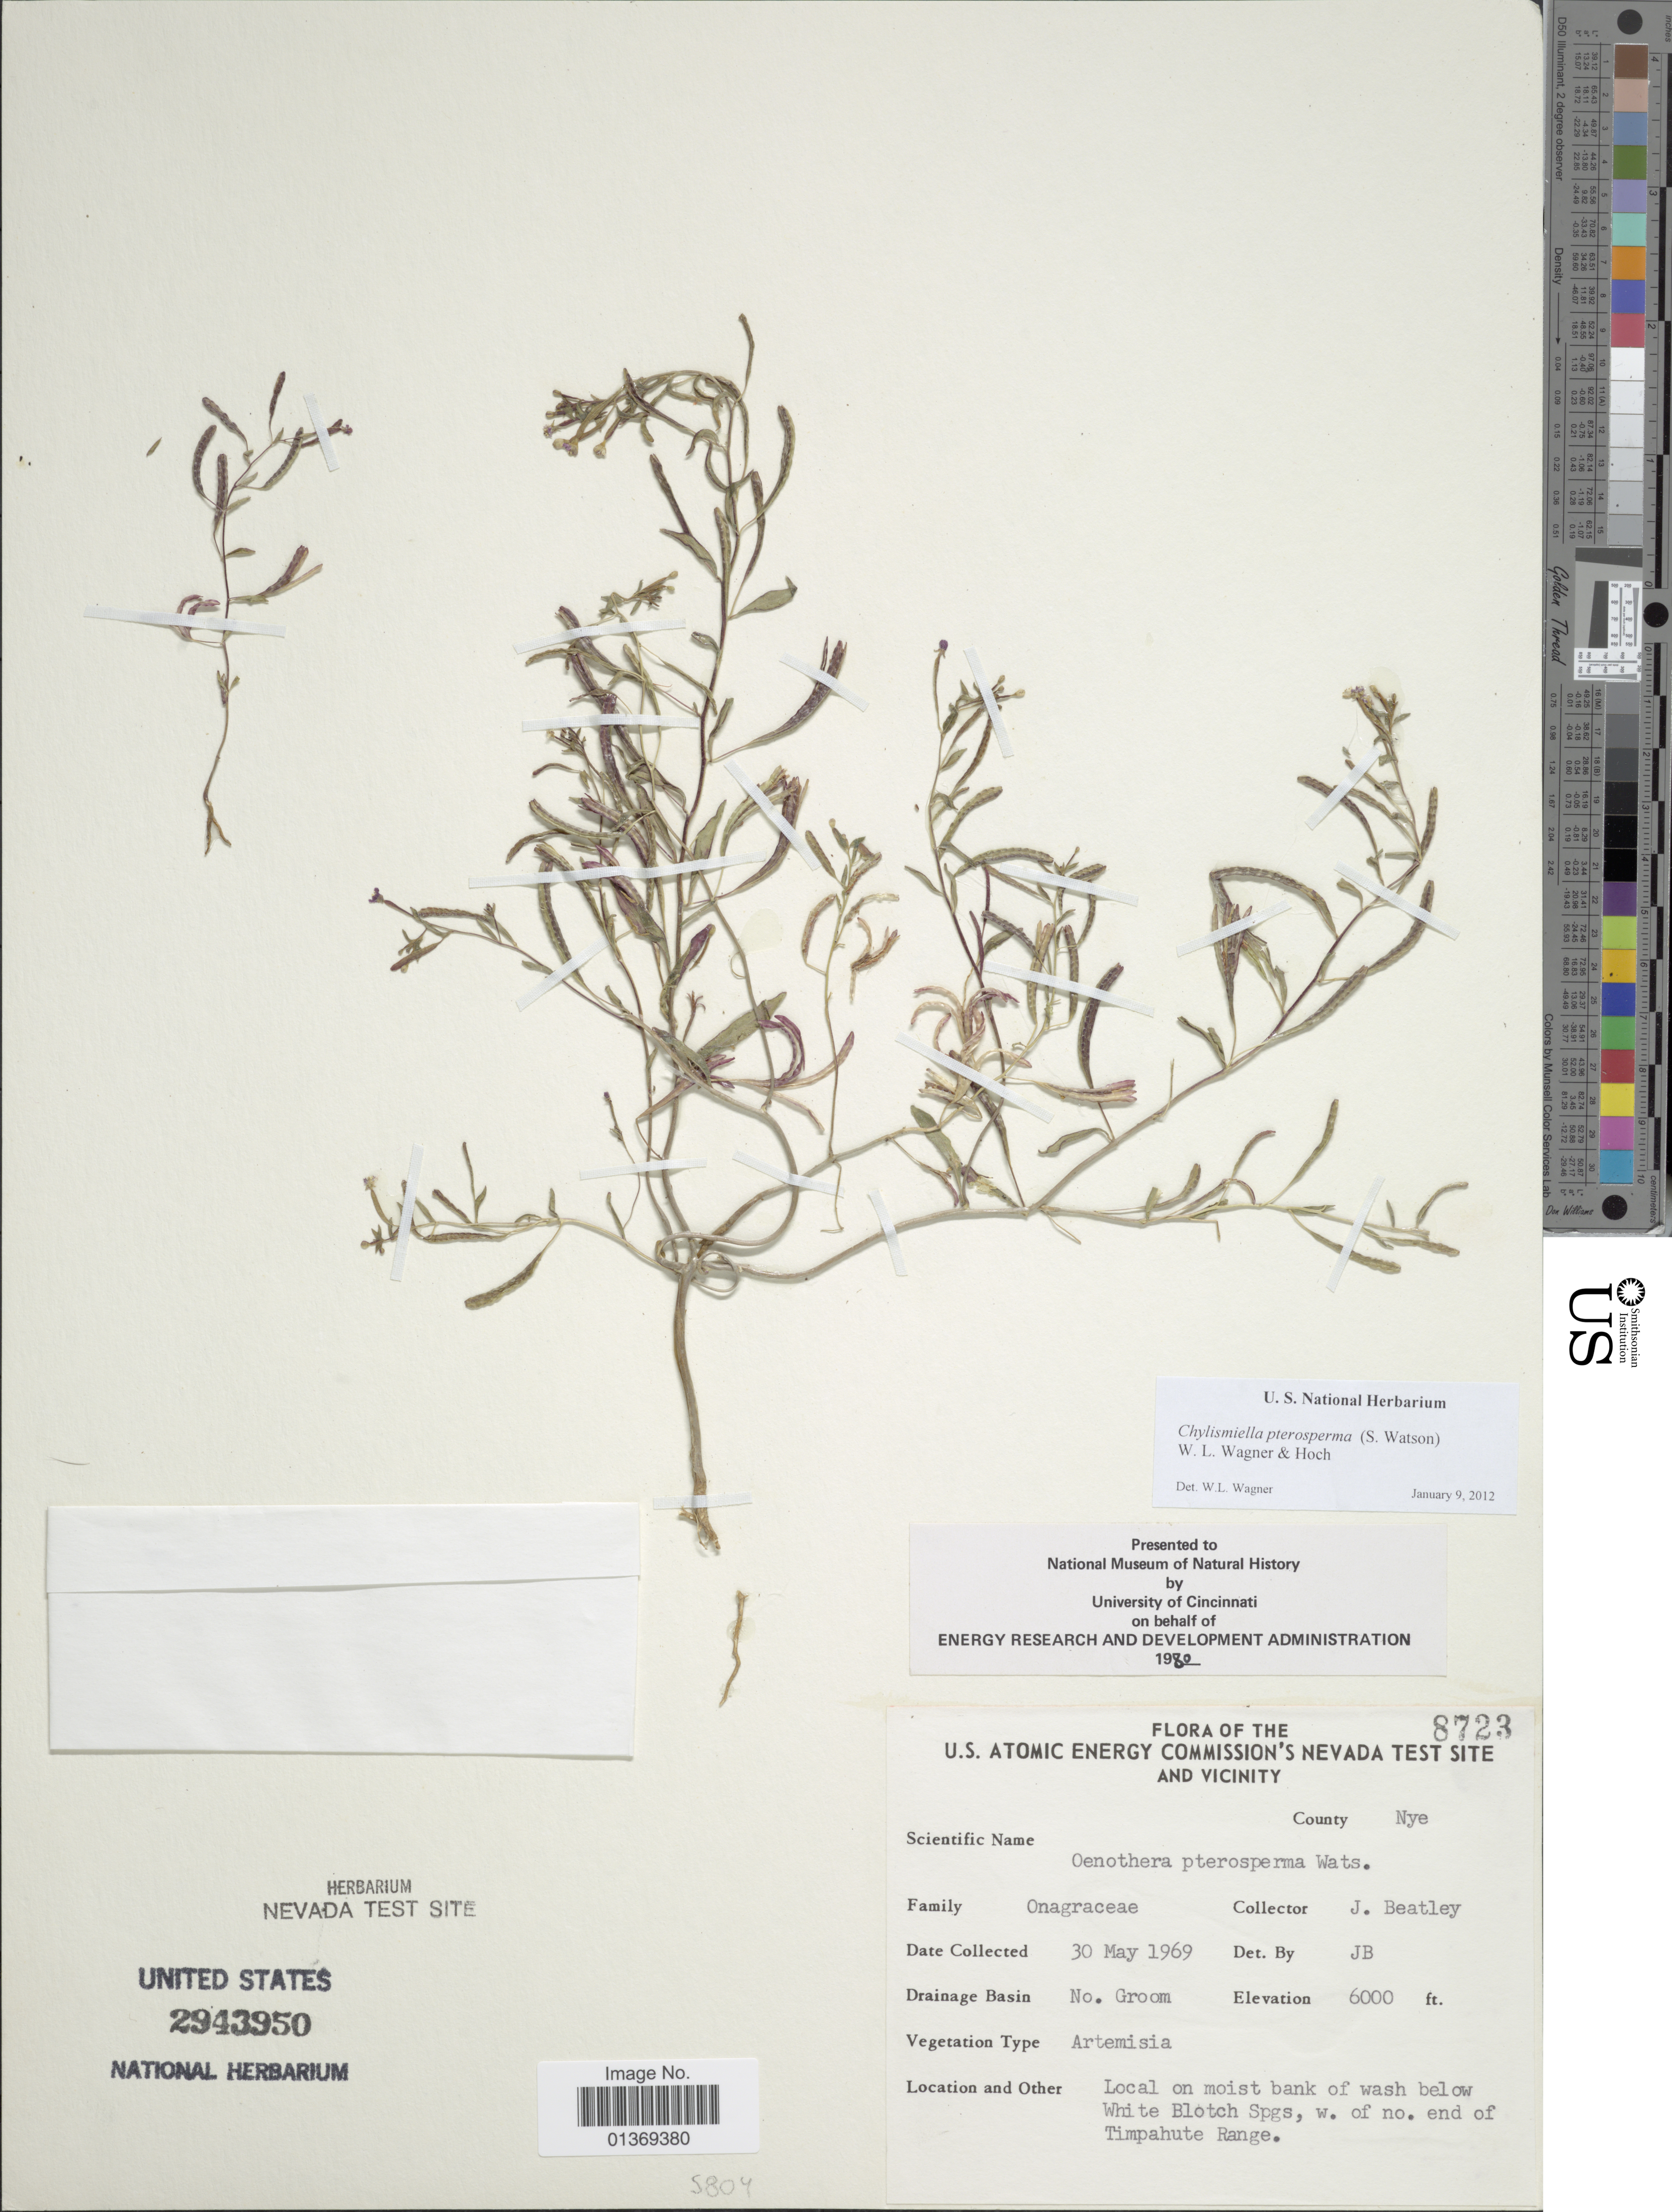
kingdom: Plantae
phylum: Tracheophyta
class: Magnoliopsida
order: Myrtales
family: Onagraceae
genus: Chylismiella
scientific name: Chylismiella pterosperma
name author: (S. Watson) W.L. Wagner & Hoch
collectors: J. C. Beatley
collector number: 8723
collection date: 1969-05-30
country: United States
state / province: Nevada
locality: U.S. Atomic Energy Commission's Nevada Test Site and Vicinity, County Nye, No. Groom, on moist bank of wash below White Blotsch Spgs, w. of no. end of Timpahute Range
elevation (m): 1829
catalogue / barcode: US 2943950